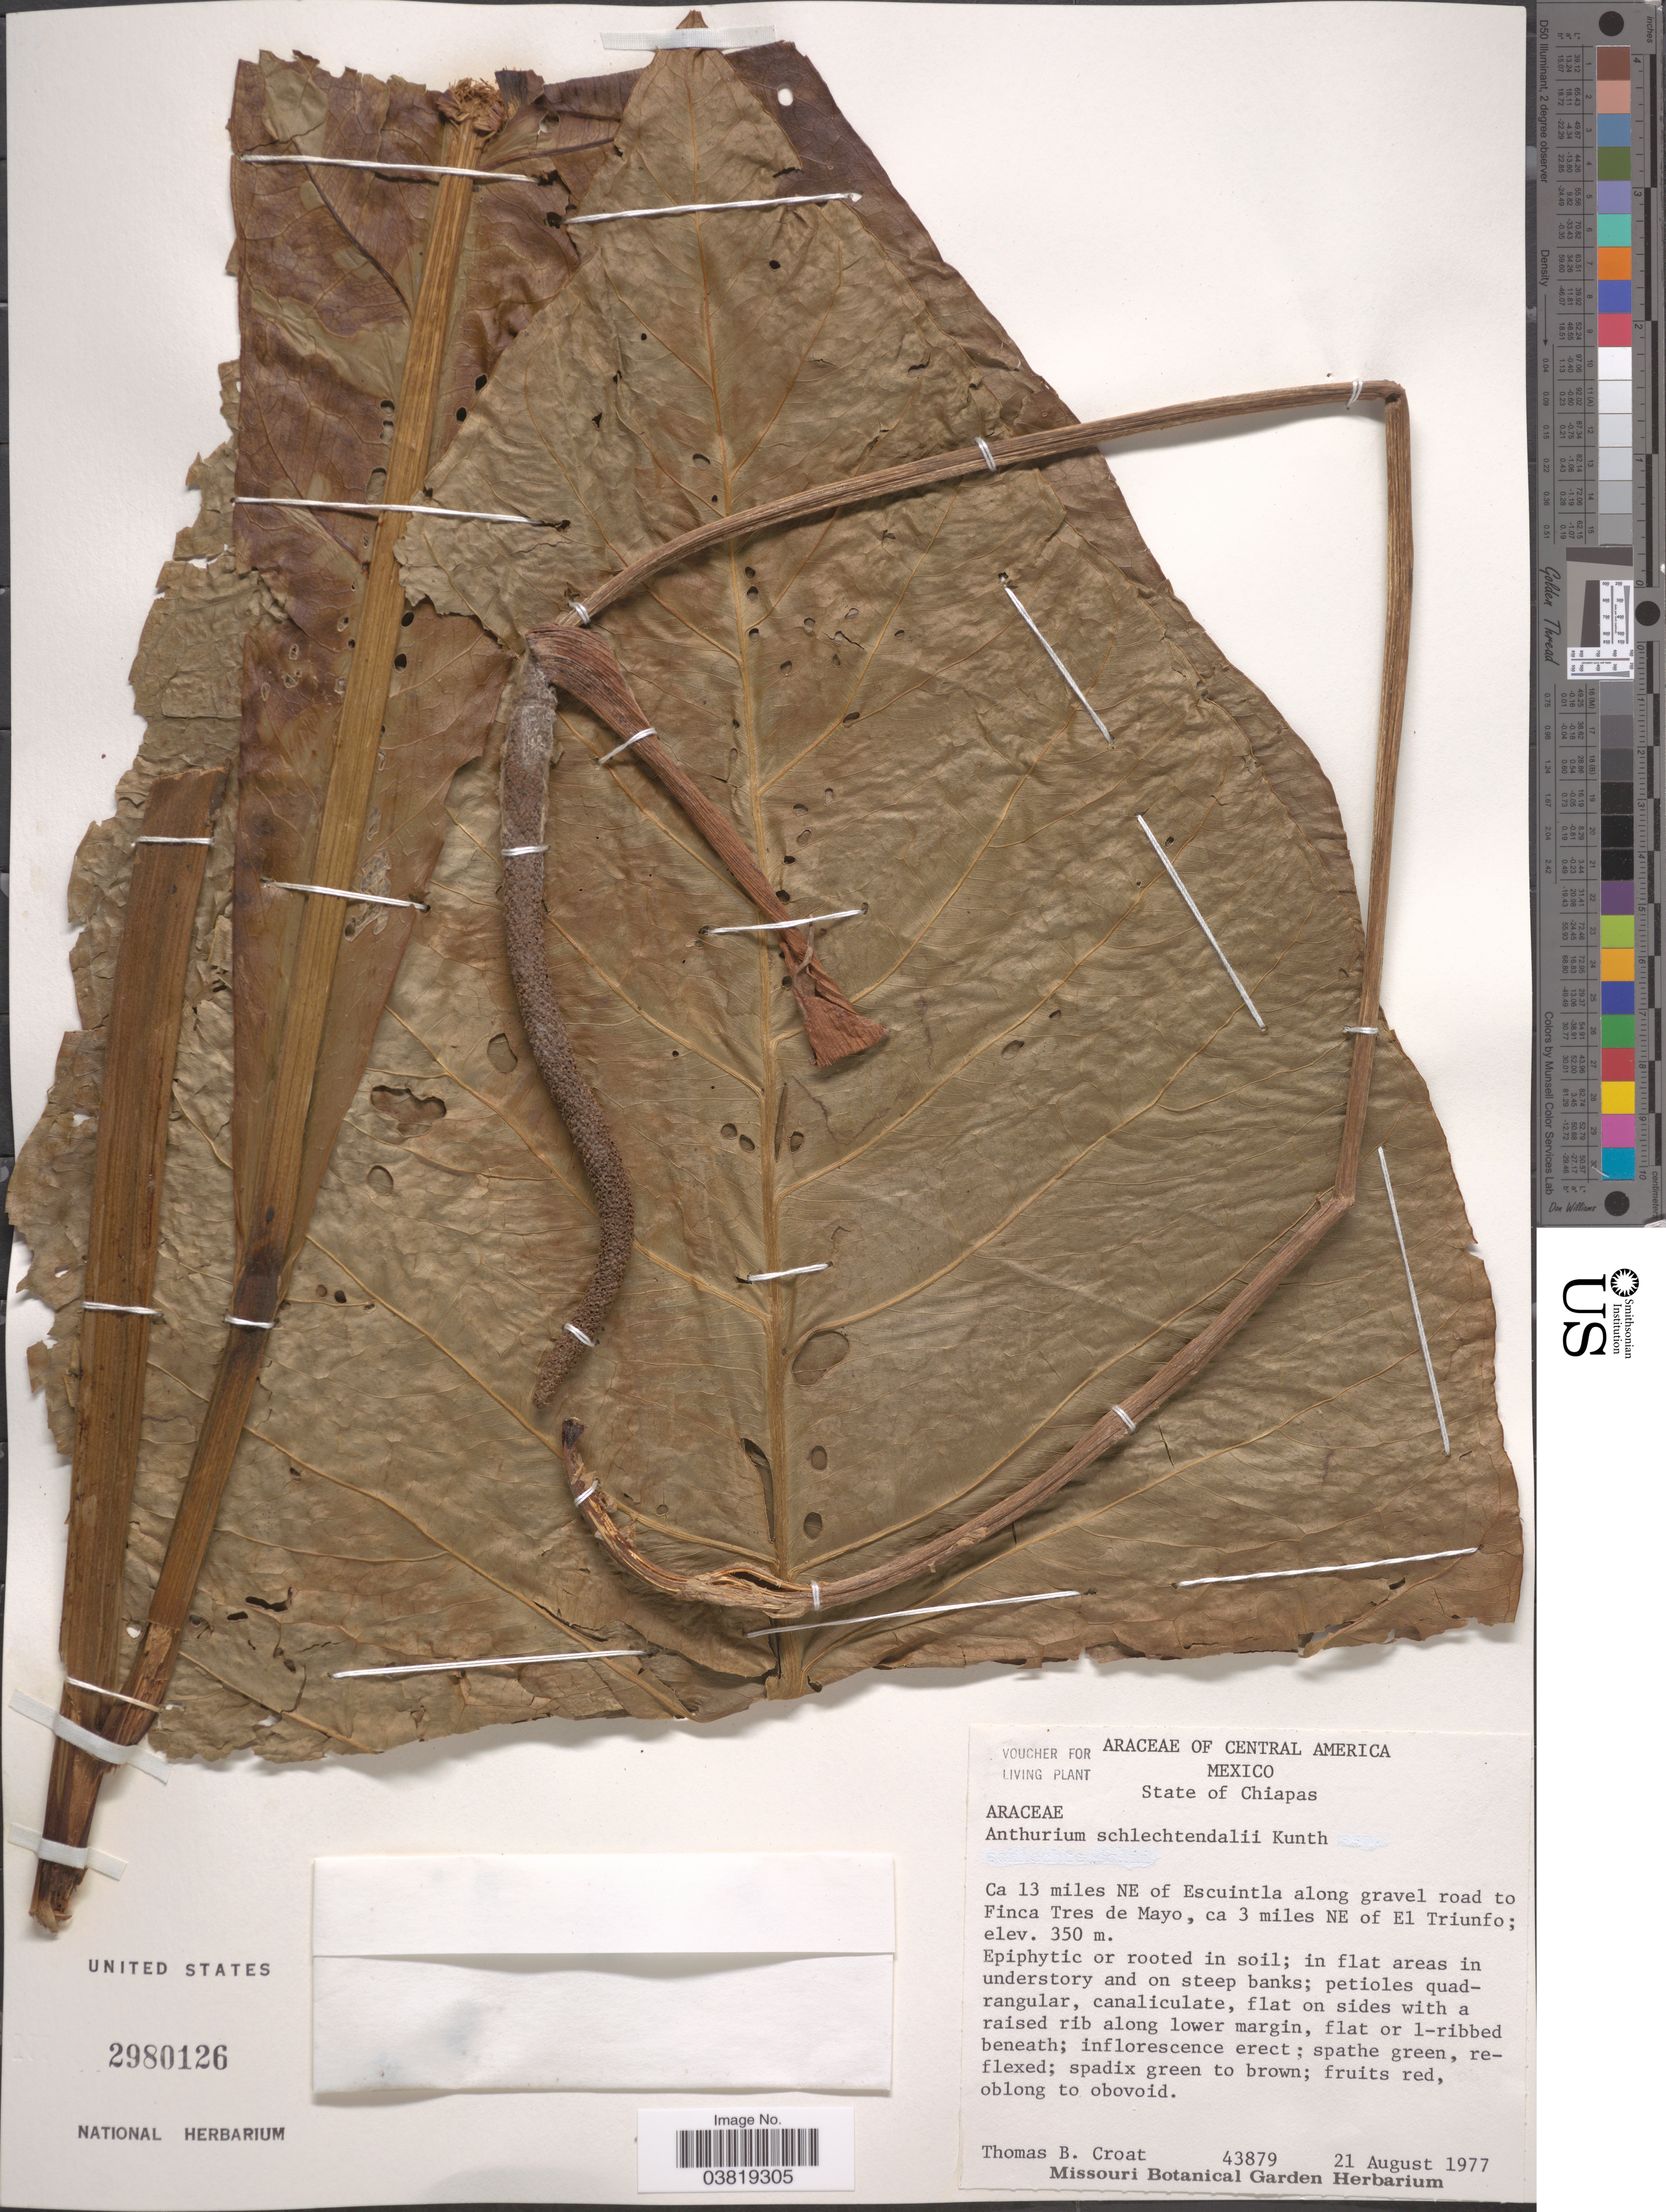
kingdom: Plantae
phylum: Tracheophyta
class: Liliopsida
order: Alismatales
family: Araceae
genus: Anthurium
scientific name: Anthurium schlechtendalii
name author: Kunth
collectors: T. B. Croat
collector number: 43879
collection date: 1977-08-21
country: Mexico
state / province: Chiapas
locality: Ca 13 miles NE of Escuintla along gravel road to Finca Tres de Mayo, ca 3 miles NE of El Triunfo.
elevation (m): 350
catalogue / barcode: US 2980126